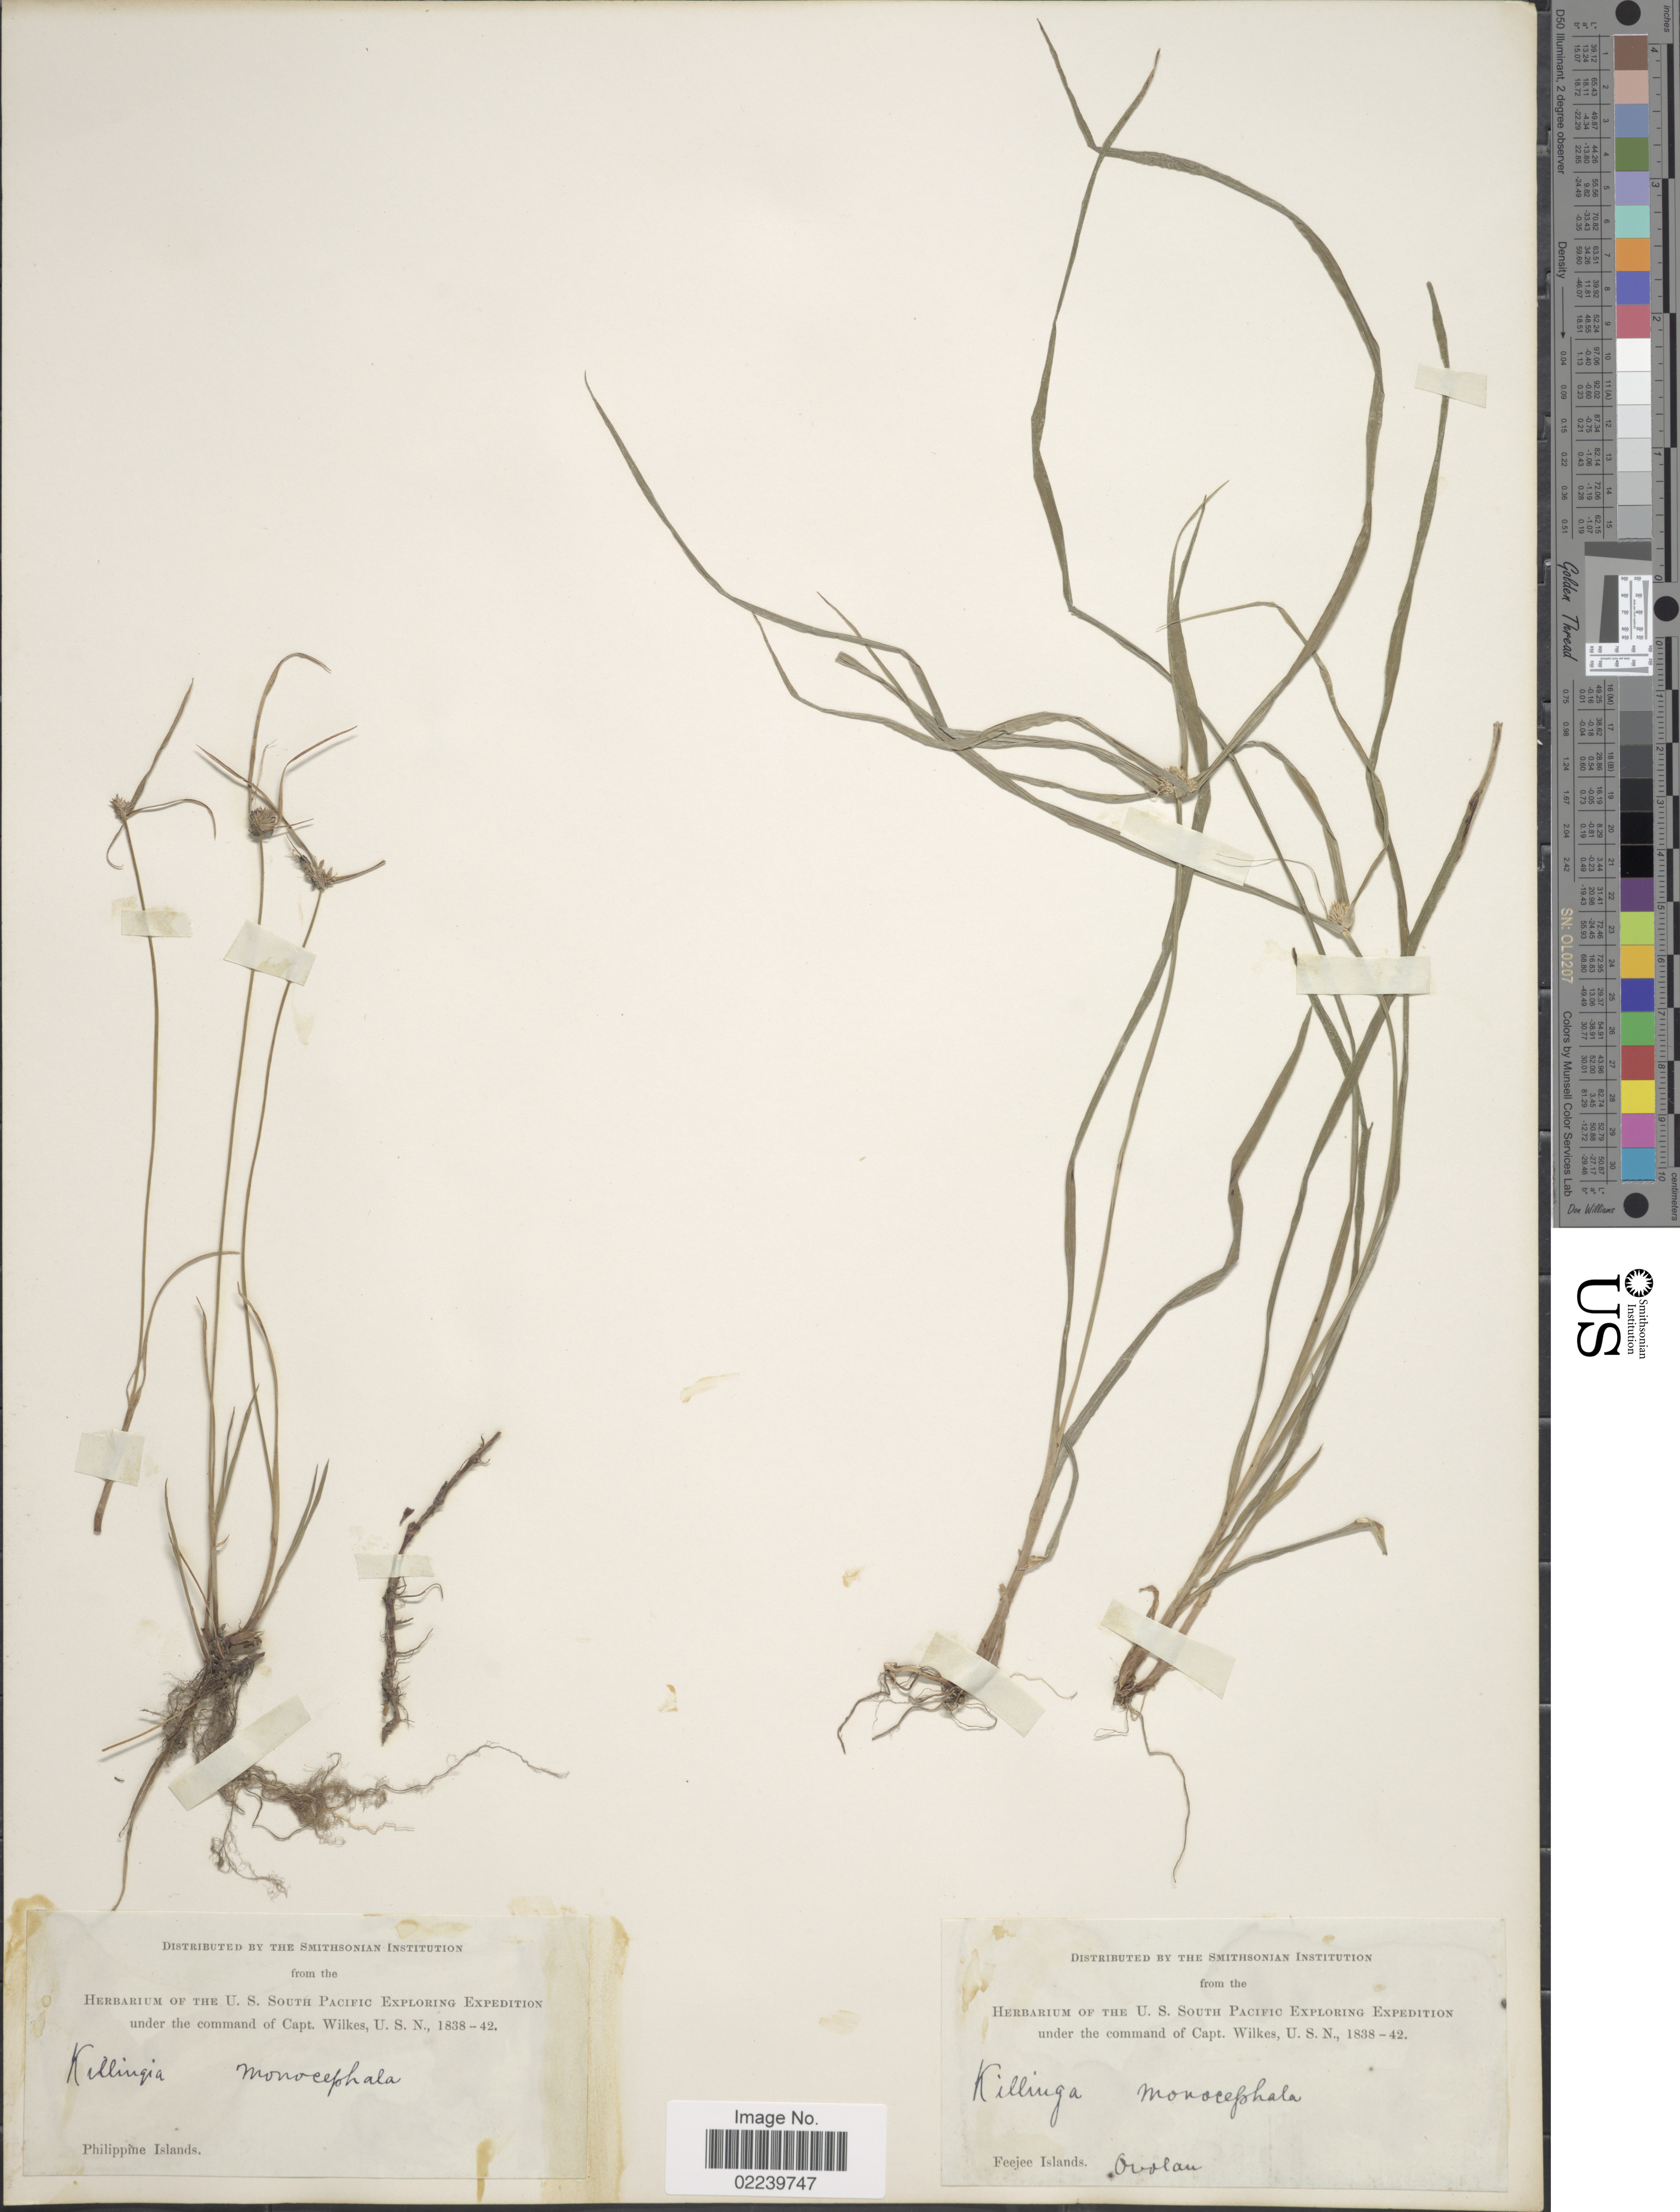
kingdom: Plantae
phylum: Tracheophyta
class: Liliopsida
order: Poales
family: Cyperaceae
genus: Cyperus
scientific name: Cyperus mindorensis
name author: (Steud.) Huygh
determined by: Strong, M. T., (US), Smithsonian Institution - National Museum of Natural History (UNITED STATES)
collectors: Wilkes Explor. Exped.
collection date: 1838/1842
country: Philippines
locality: Philippine Islands